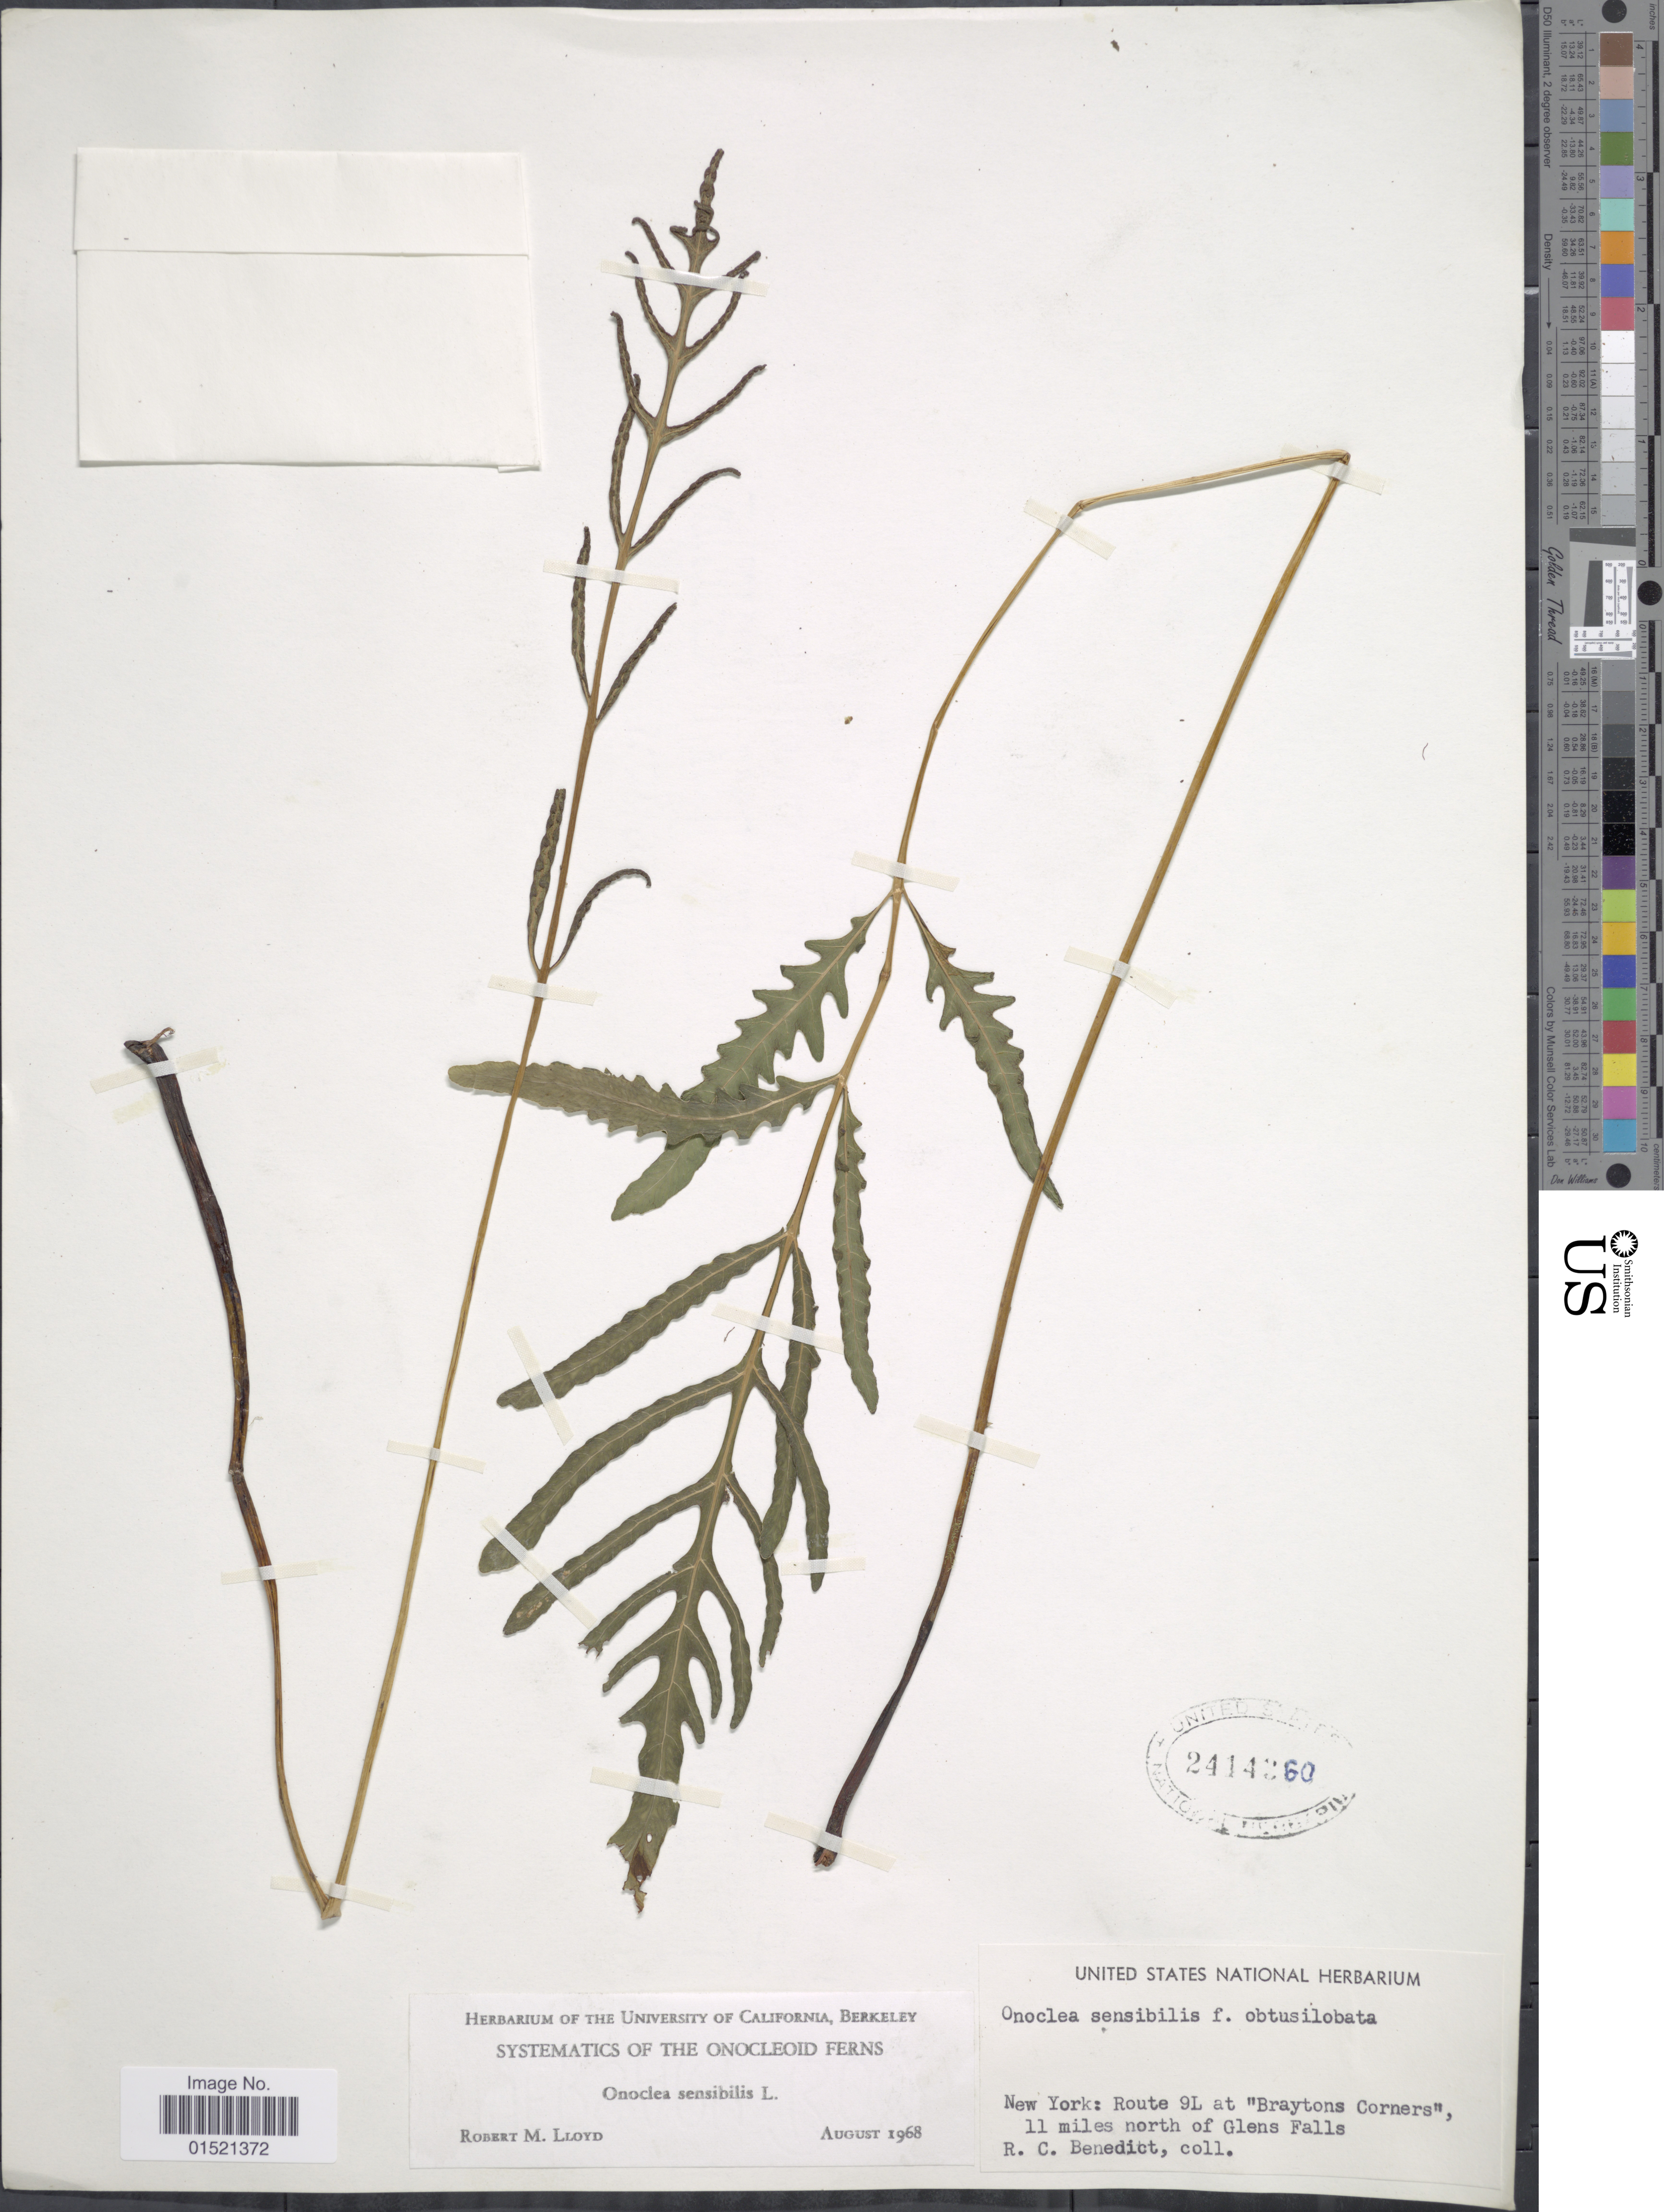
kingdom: Plantae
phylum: Tracheophyta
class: Polypodiopsida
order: Polypodiales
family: Onocleaceae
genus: Onoclea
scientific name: Onoclea sensibilis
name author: L.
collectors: R. C. Benedict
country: United States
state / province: New York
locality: Route 9L at 'Braytons Corners', 11 miles north of Glens Falls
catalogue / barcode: US 2414360